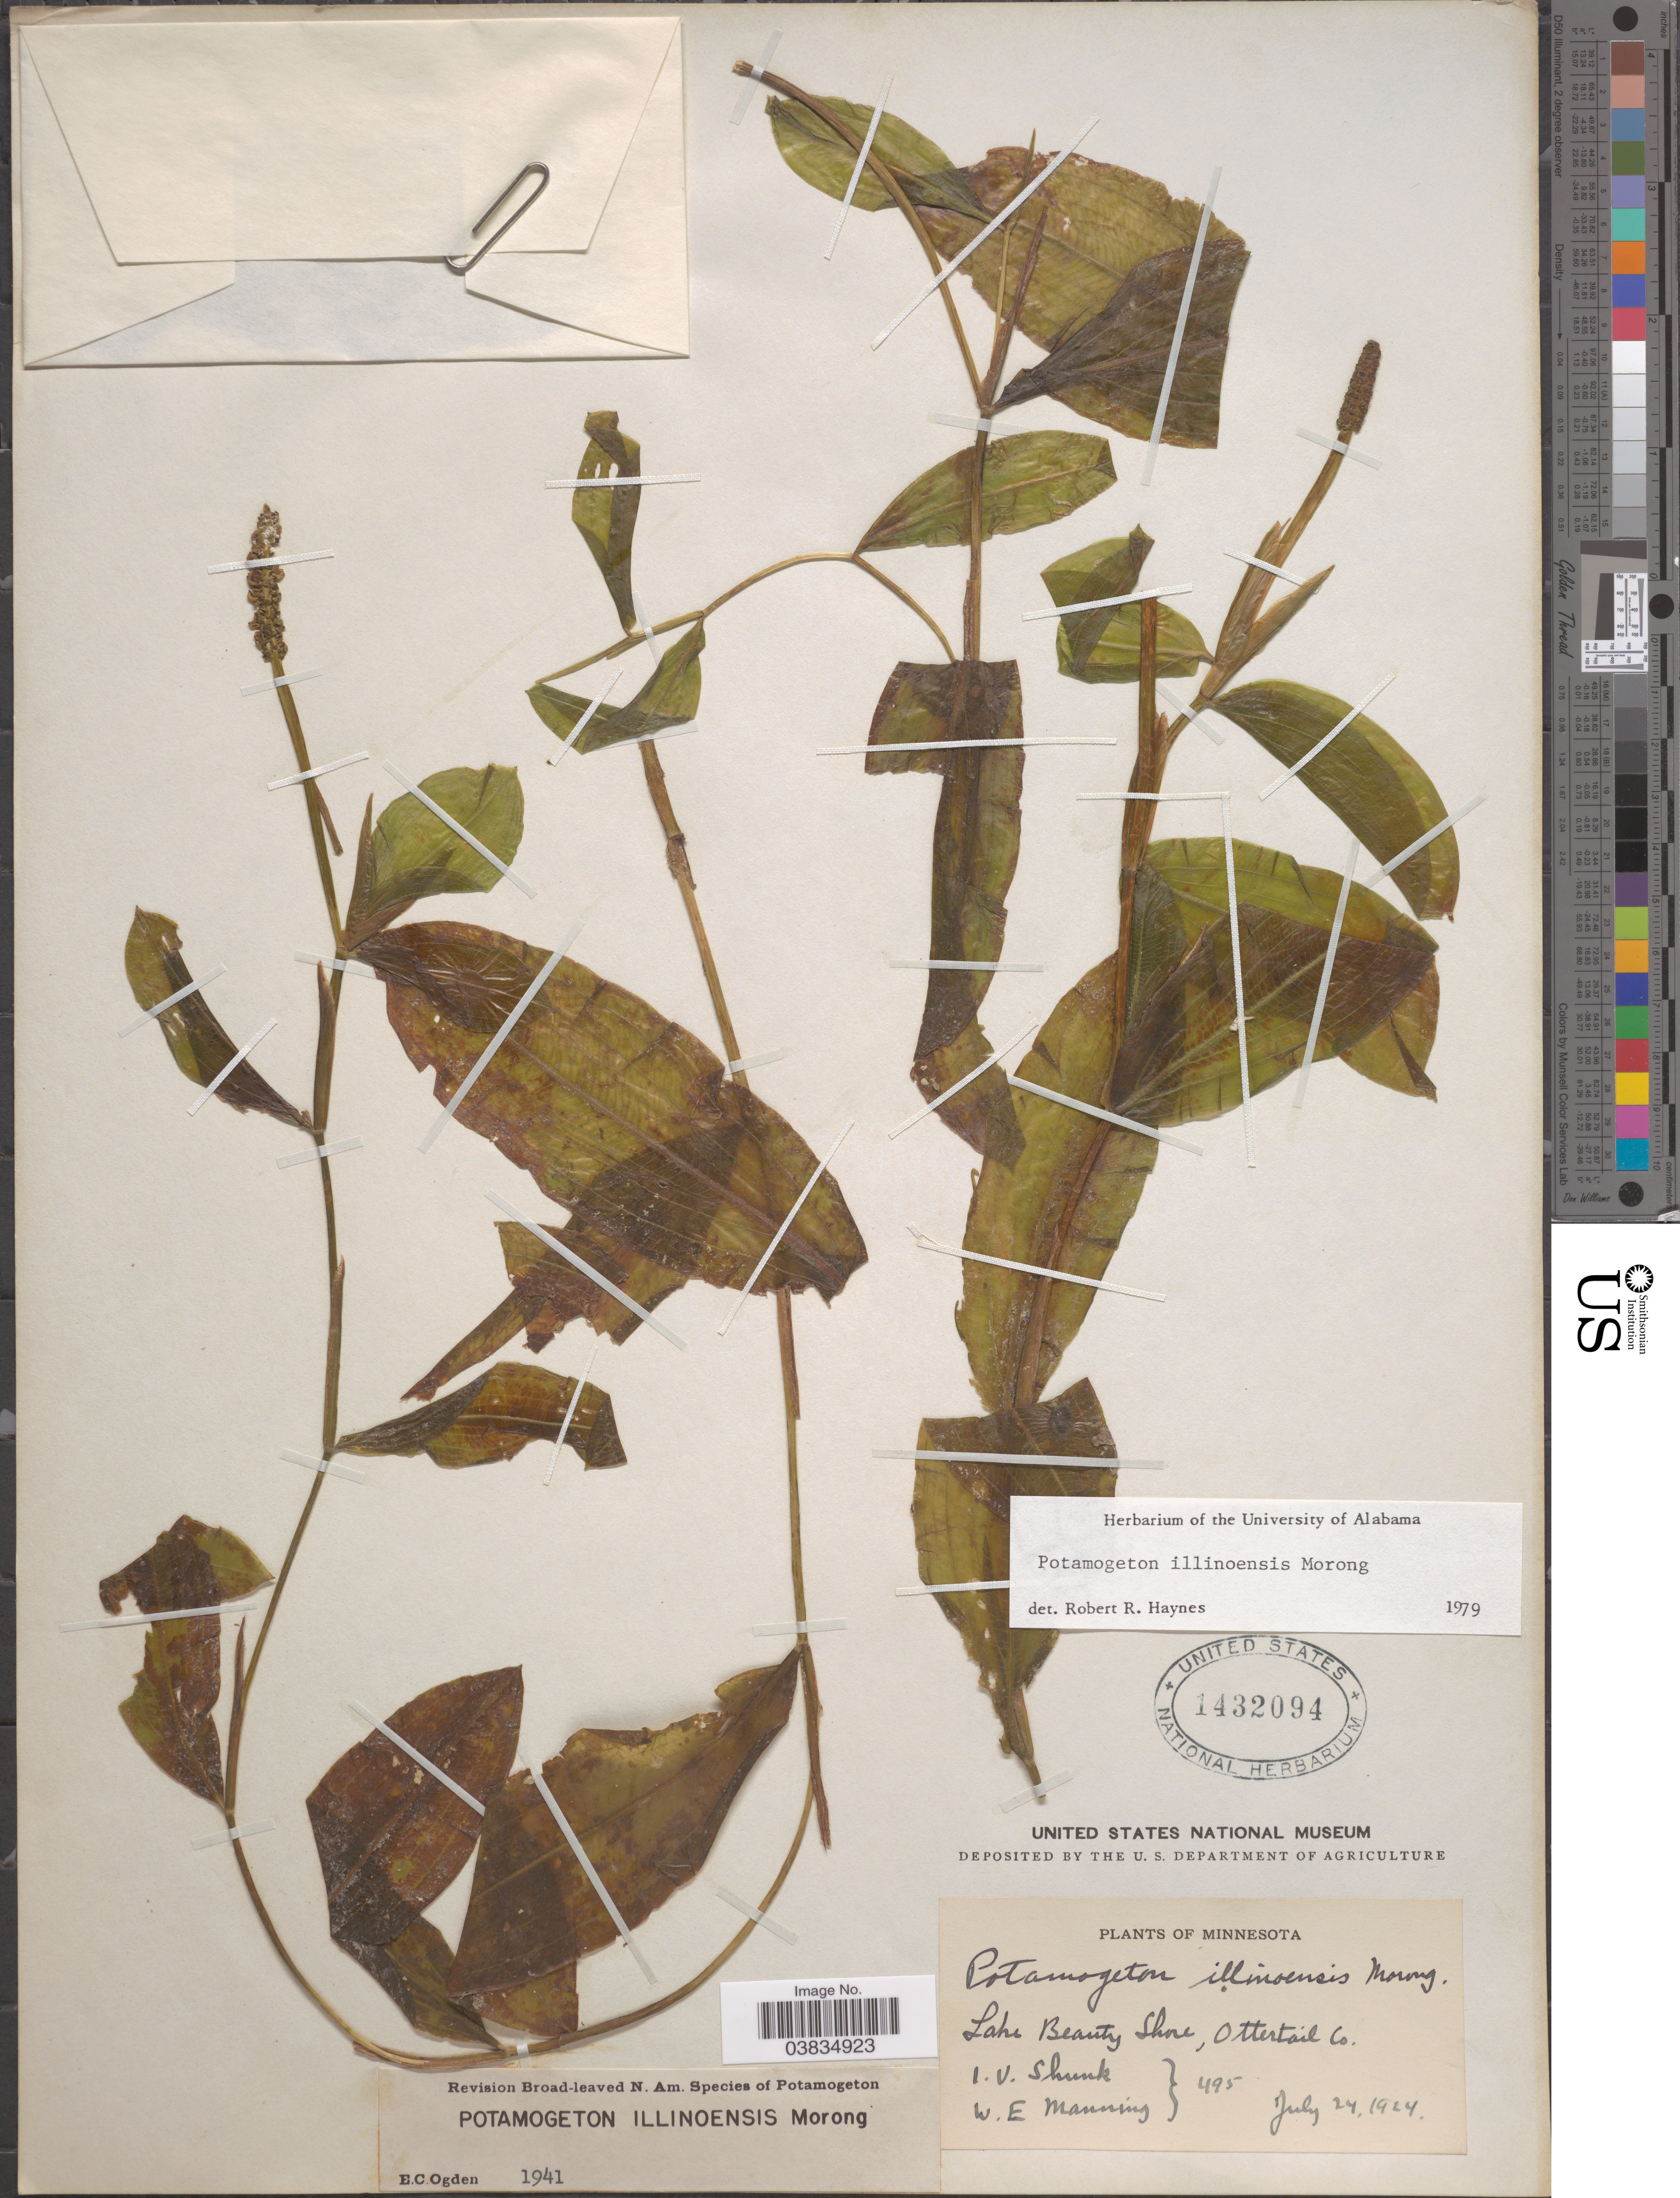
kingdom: Plantae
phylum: Tracheophyta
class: Liliopsida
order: Alismatales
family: Potamogetonaceae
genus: Potamogeton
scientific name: Potamogeton illinoensis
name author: Morong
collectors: I. Shunk & W. Manning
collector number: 495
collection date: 1924-07-24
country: United States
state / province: Minnesota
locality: Lake Beauty Shore, Ottertail Co.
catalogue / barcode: US 1432094